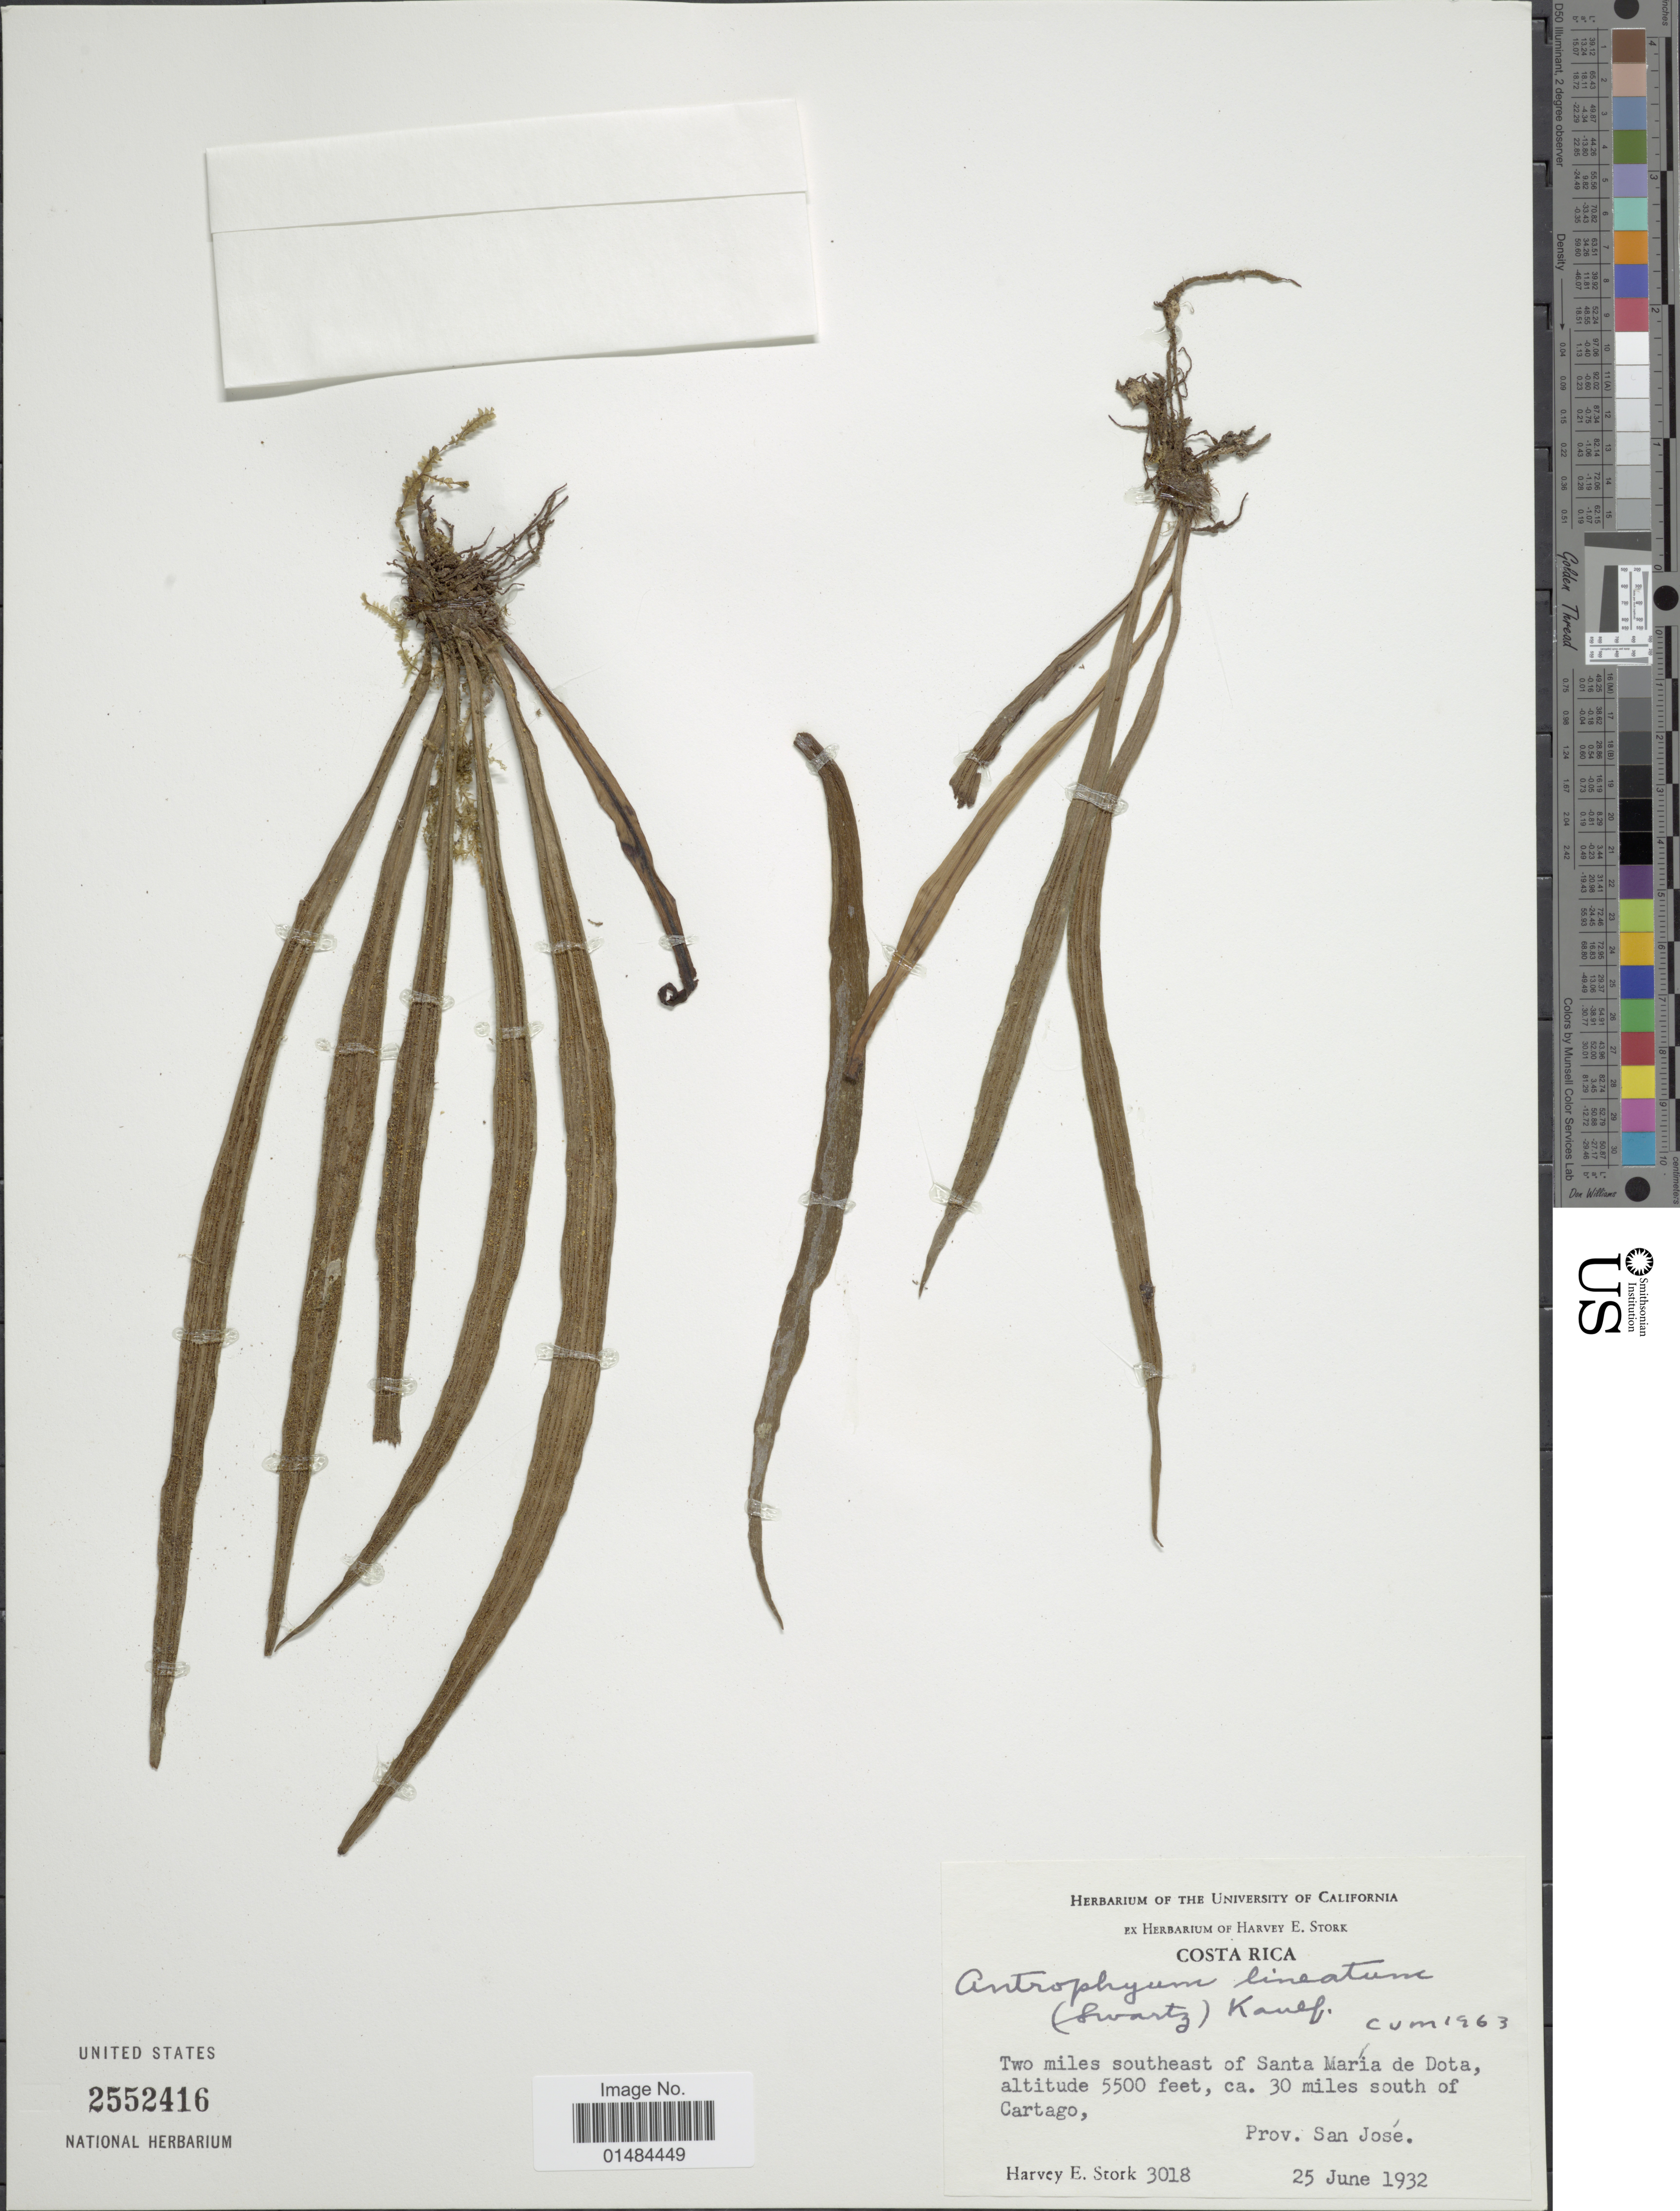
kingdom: Plantae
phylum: Tracheophyta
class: Polypodiopsida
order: Polypodiales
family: Pteridaceae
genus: Polytaenium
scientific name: Polytaenium lineatum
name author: (Sw.) J. Sm.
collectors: H. E. Stork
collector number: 3018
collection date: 1932-06-25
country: Costa Rica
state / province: San José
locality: Costa Rica, two miles southeast of Santa Maria de Dota, ca. 30 miles south of Cartago,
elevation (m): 1676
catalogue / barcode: US 2552416